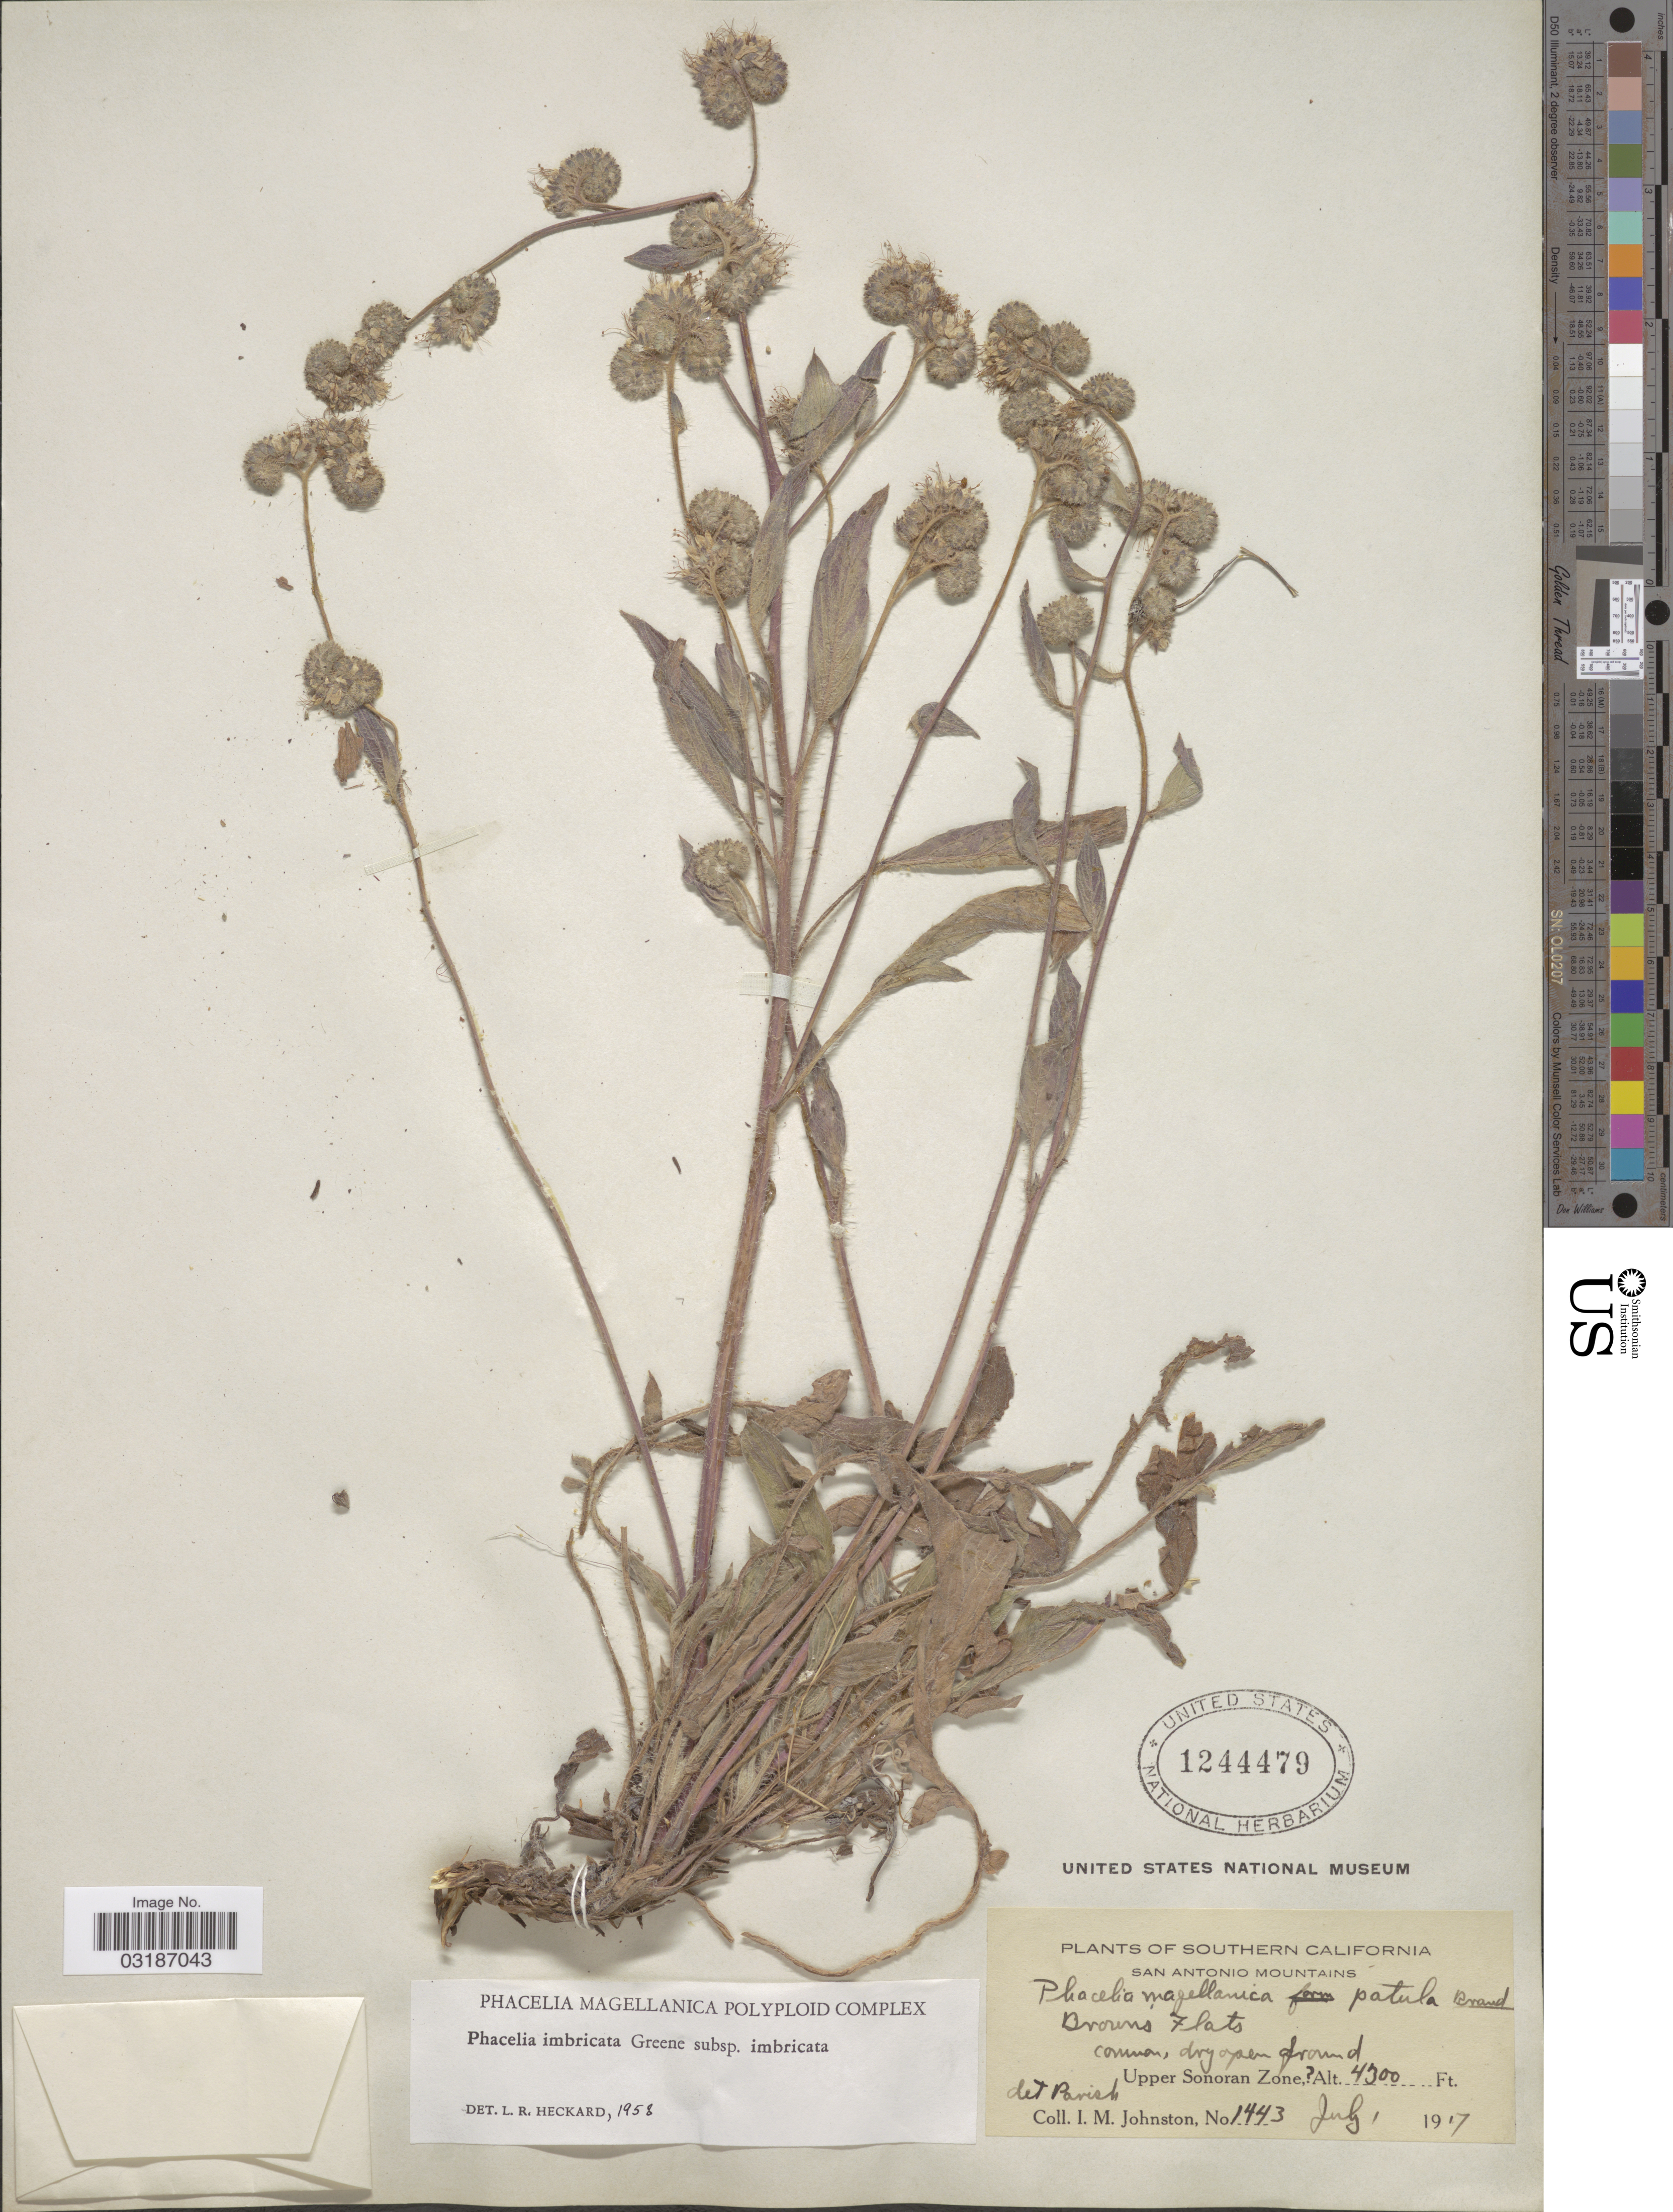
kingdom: Plantae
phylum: Tracheophyta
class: Magnoliopsida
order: Boraginales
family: Hydrophyllaceae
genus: Phacelia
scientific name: Phacelia imbricata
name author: Greene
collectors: I.M. Johnston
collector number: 1443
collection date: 1917-07-01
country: United States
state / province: California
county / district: Los Angeles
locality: Southern California. San Antonio Mountains. Brouns Flats. Upper Sonoran Zone.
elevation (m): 1311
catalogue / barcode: US 1244479